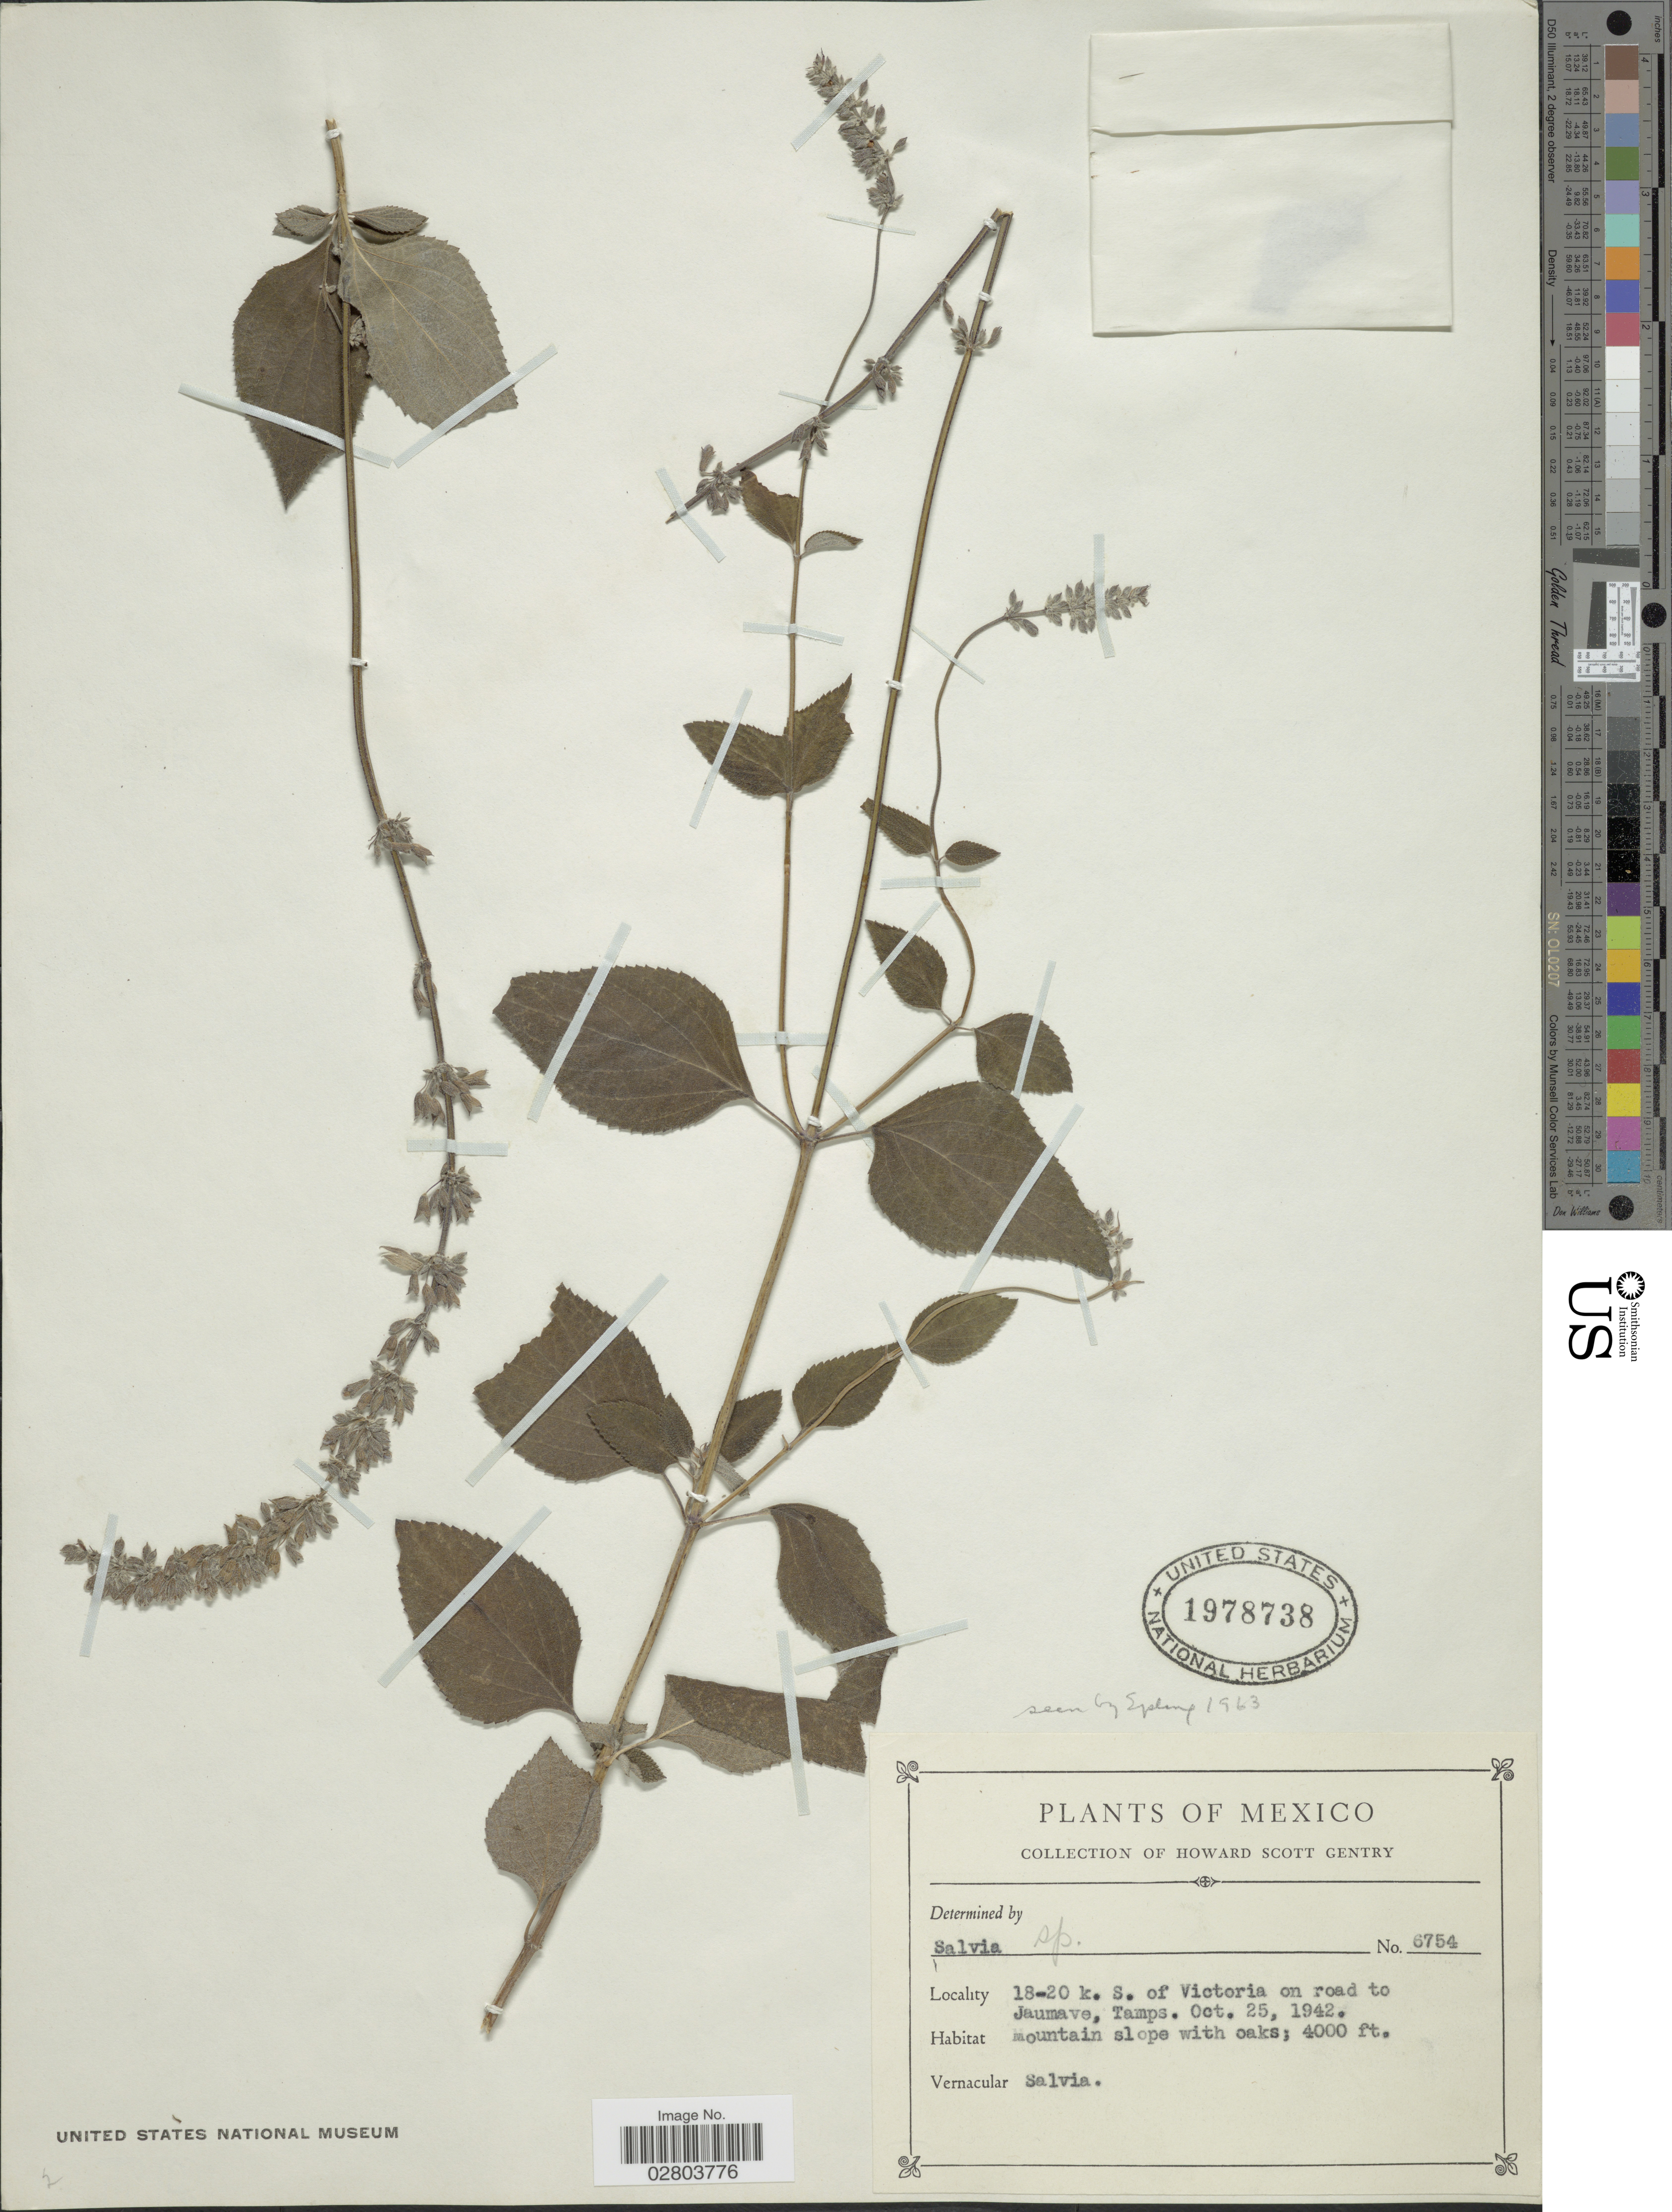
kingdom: Plantae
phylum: Tracheophyta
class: Magnoliopsida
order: Lamiales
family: Lamiaceae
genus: Salvia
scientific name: Salvia sp.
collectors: H. S. Gentry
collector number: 6754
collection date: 1942-10-25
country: Mexico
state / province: Tamaulipas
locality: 18-20 k. S. of Victoria on road to Jaumave, Tamps.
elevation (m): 1219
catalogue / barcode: US 1978738